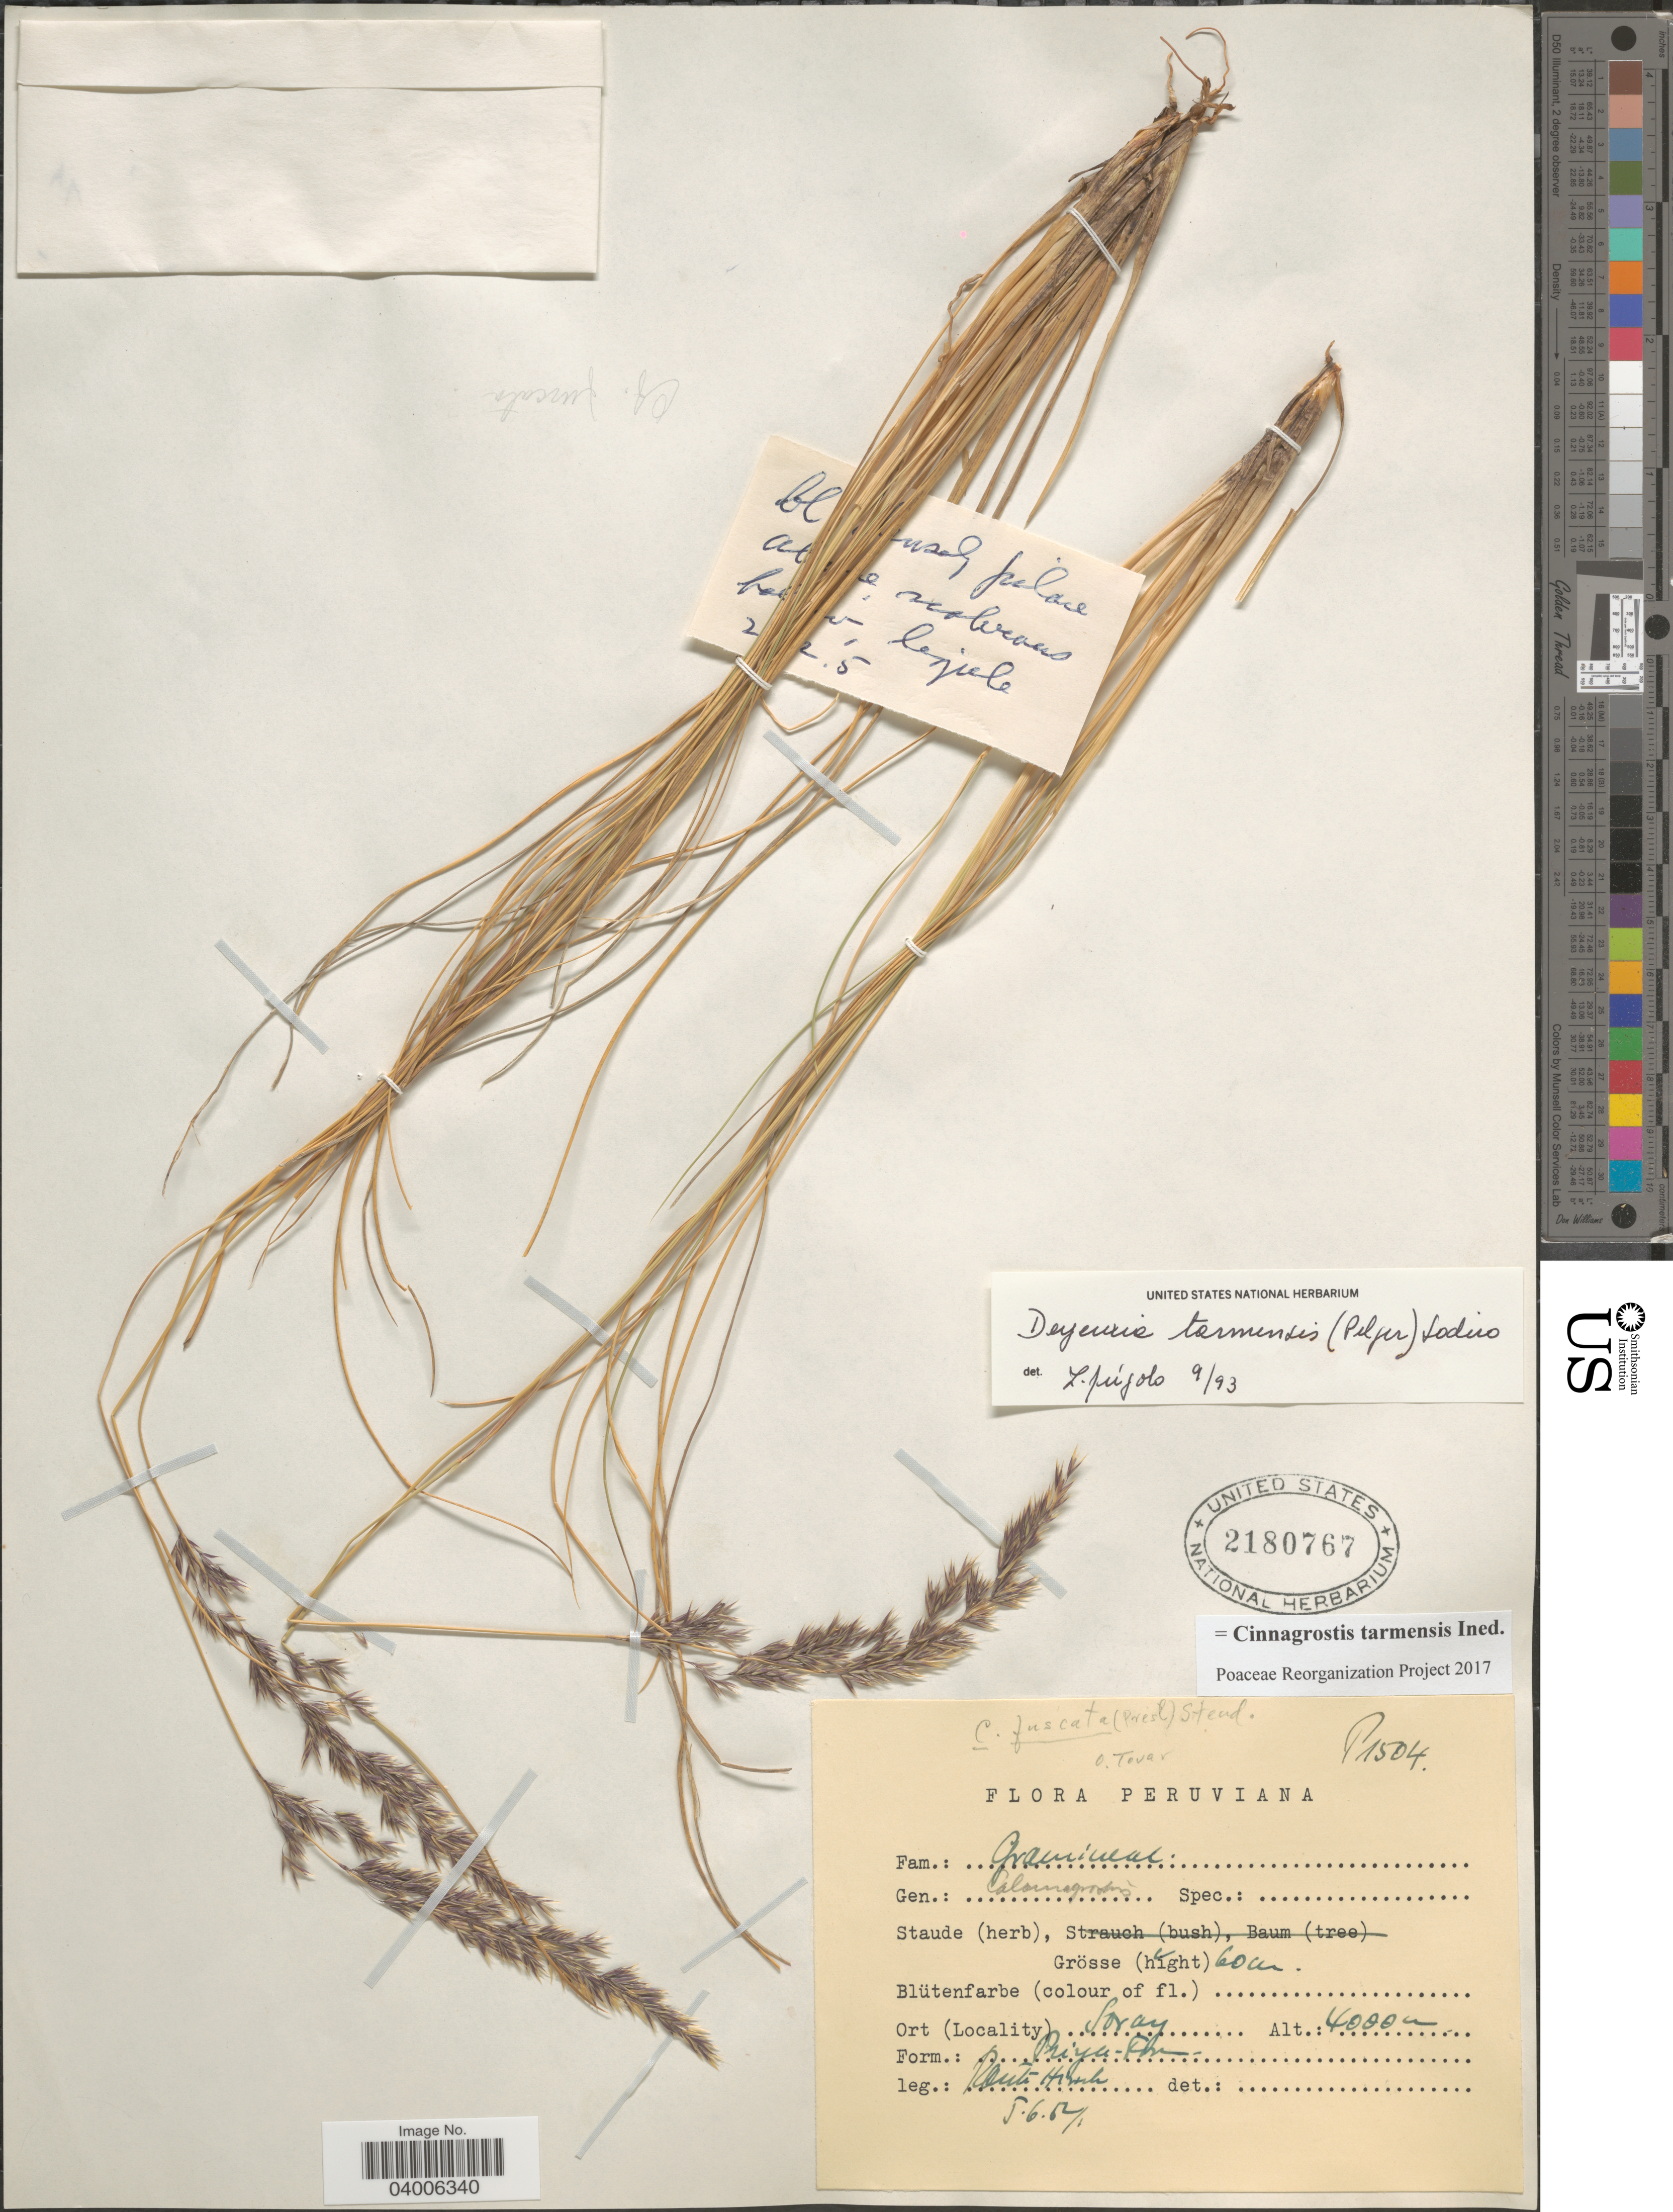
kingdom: Plantae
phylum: Tracheophyta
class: Liliopsida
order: Poales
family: Poaceae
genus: Cinnagrostis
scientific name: Cinnagrostis tarmensis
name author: (Pilg.) P.M. Peterson et al.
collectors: W. Rauh & G. Hirsch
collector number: P1504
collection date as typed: Transcribed d/m/y: 5/6/54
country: Peru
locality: Soray.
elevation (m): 4000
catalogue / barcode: US 2180767